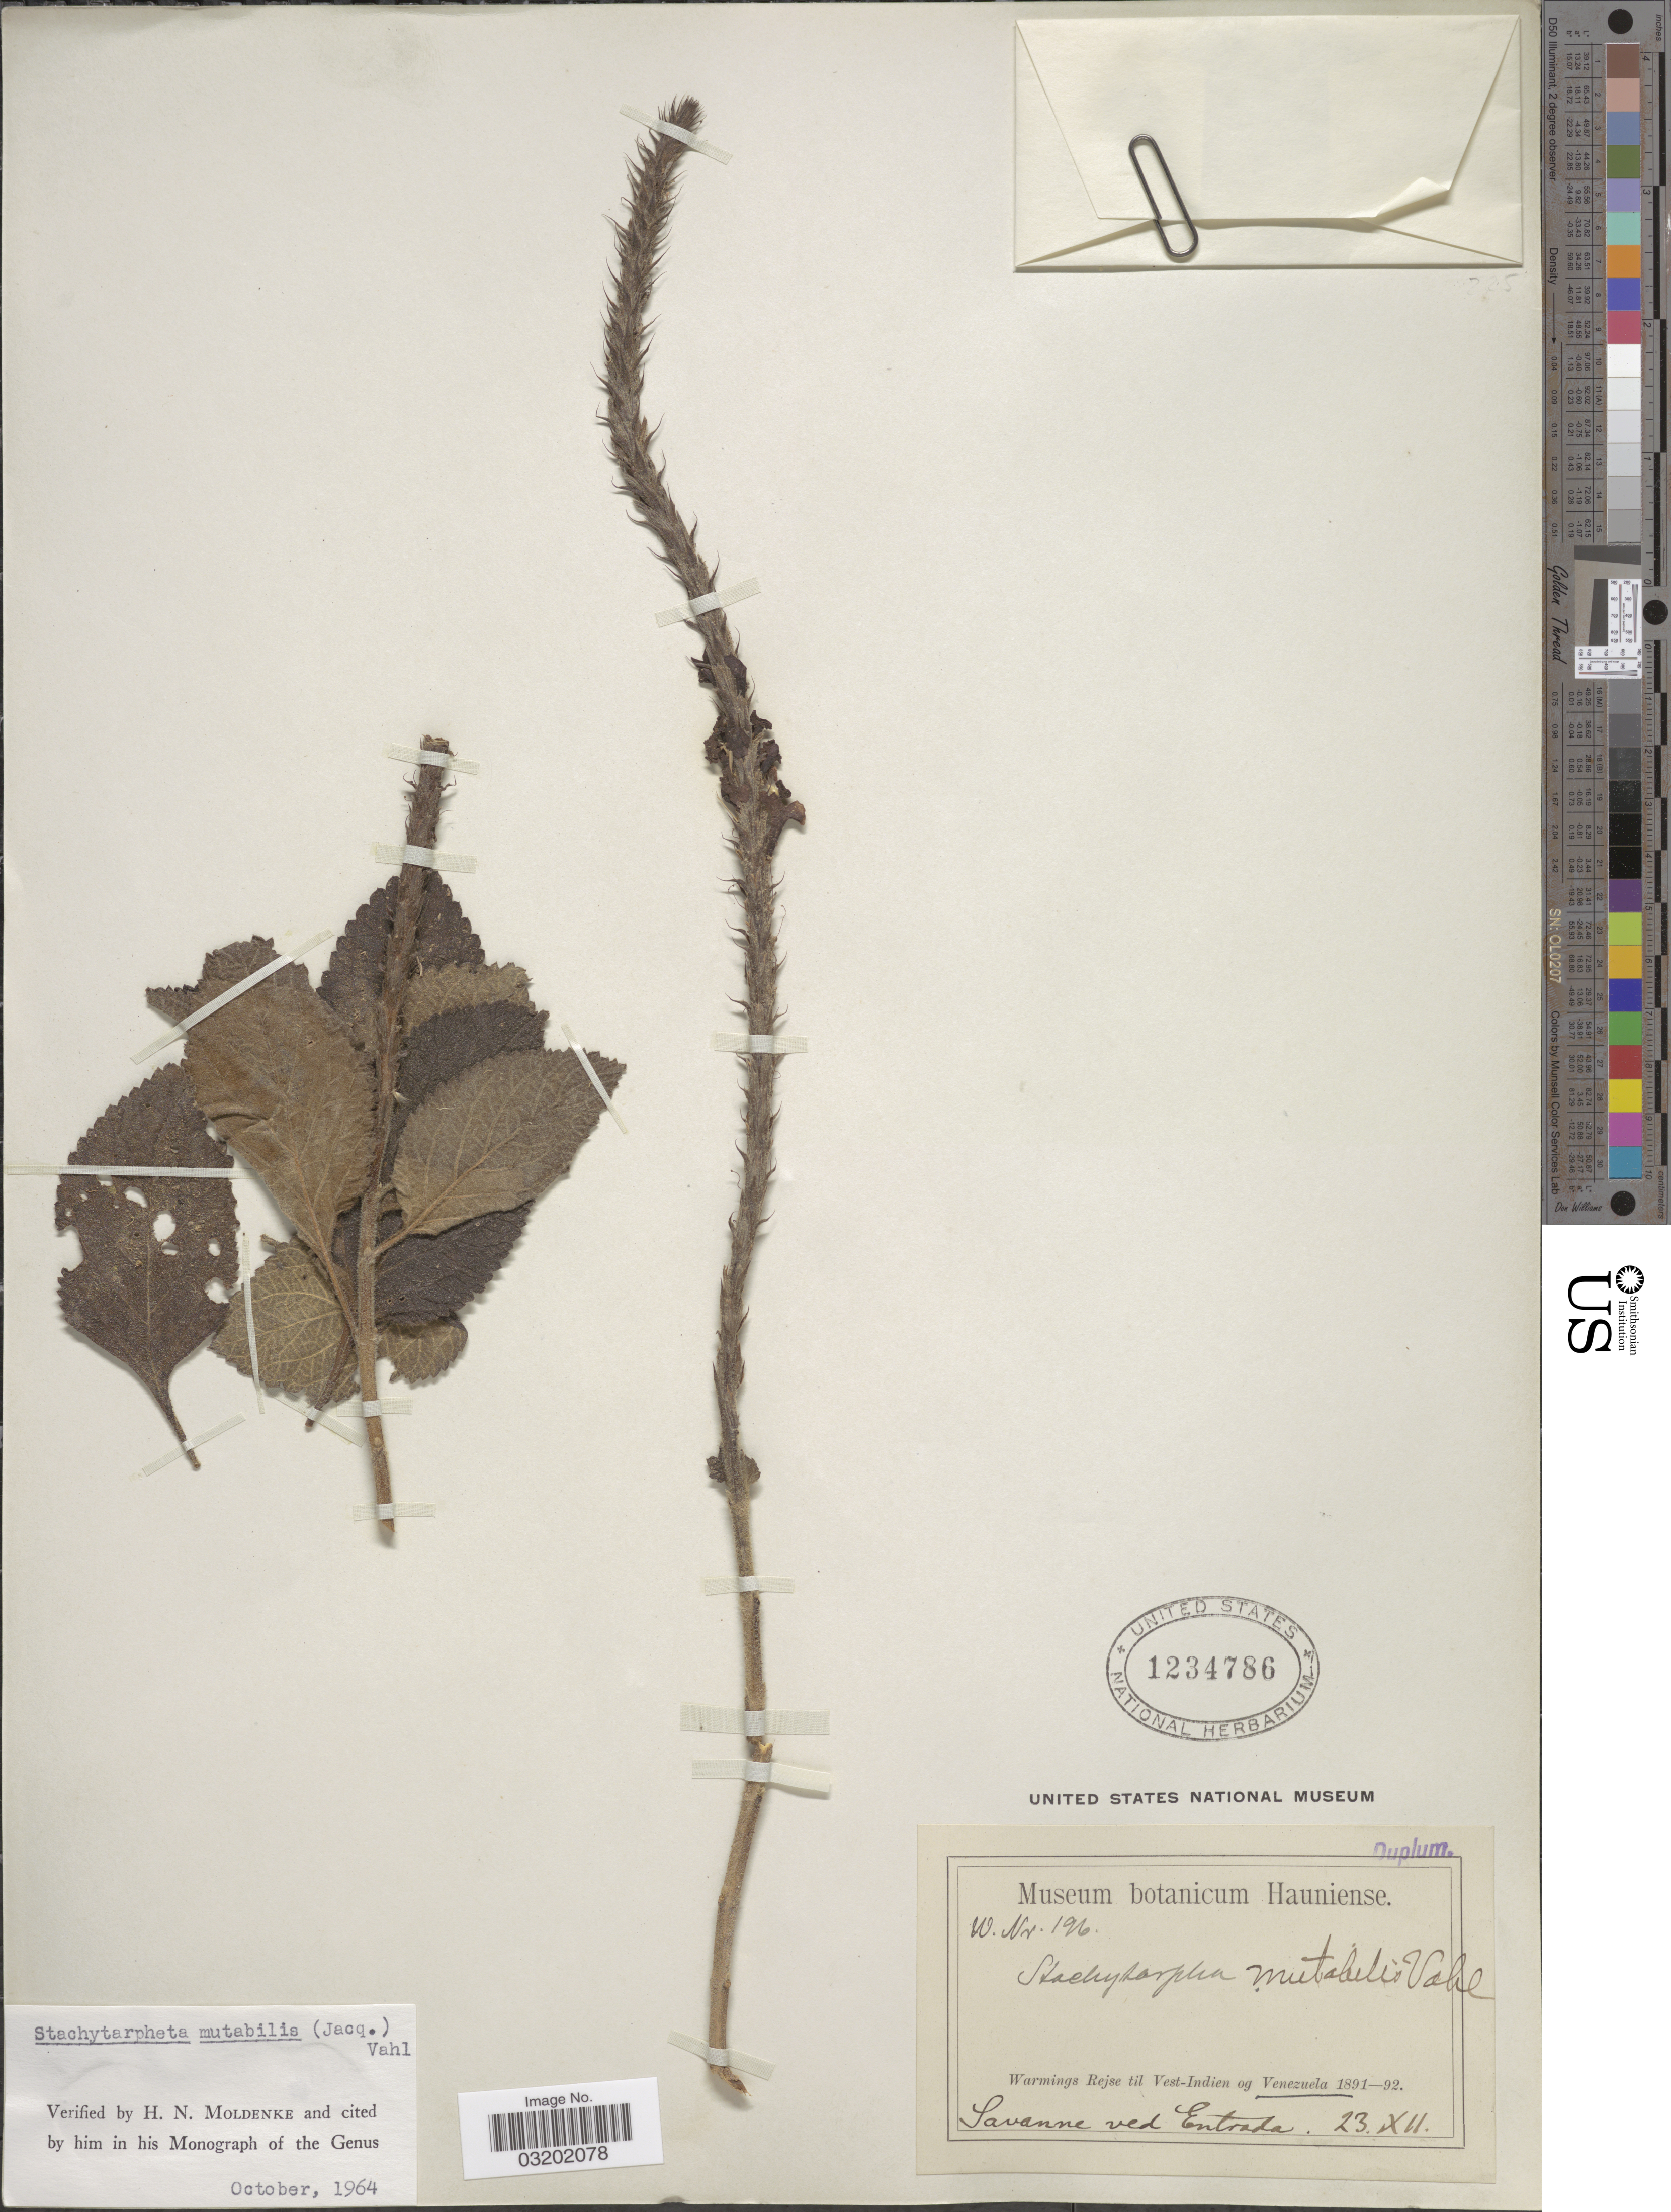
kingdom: Plantae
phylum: Tracheophyta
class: Magnoliopsida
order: Lamiales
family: Verbenaceae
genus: Stachytarpheta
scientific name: Stachytarpheta mutabilis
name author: (Jacq.) Vahl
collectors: -. Warmings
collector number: W196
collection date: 1891-12-23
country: Venezuela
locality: Savanne ved Entrada. Vest-Indien.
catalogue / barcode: US 1234786